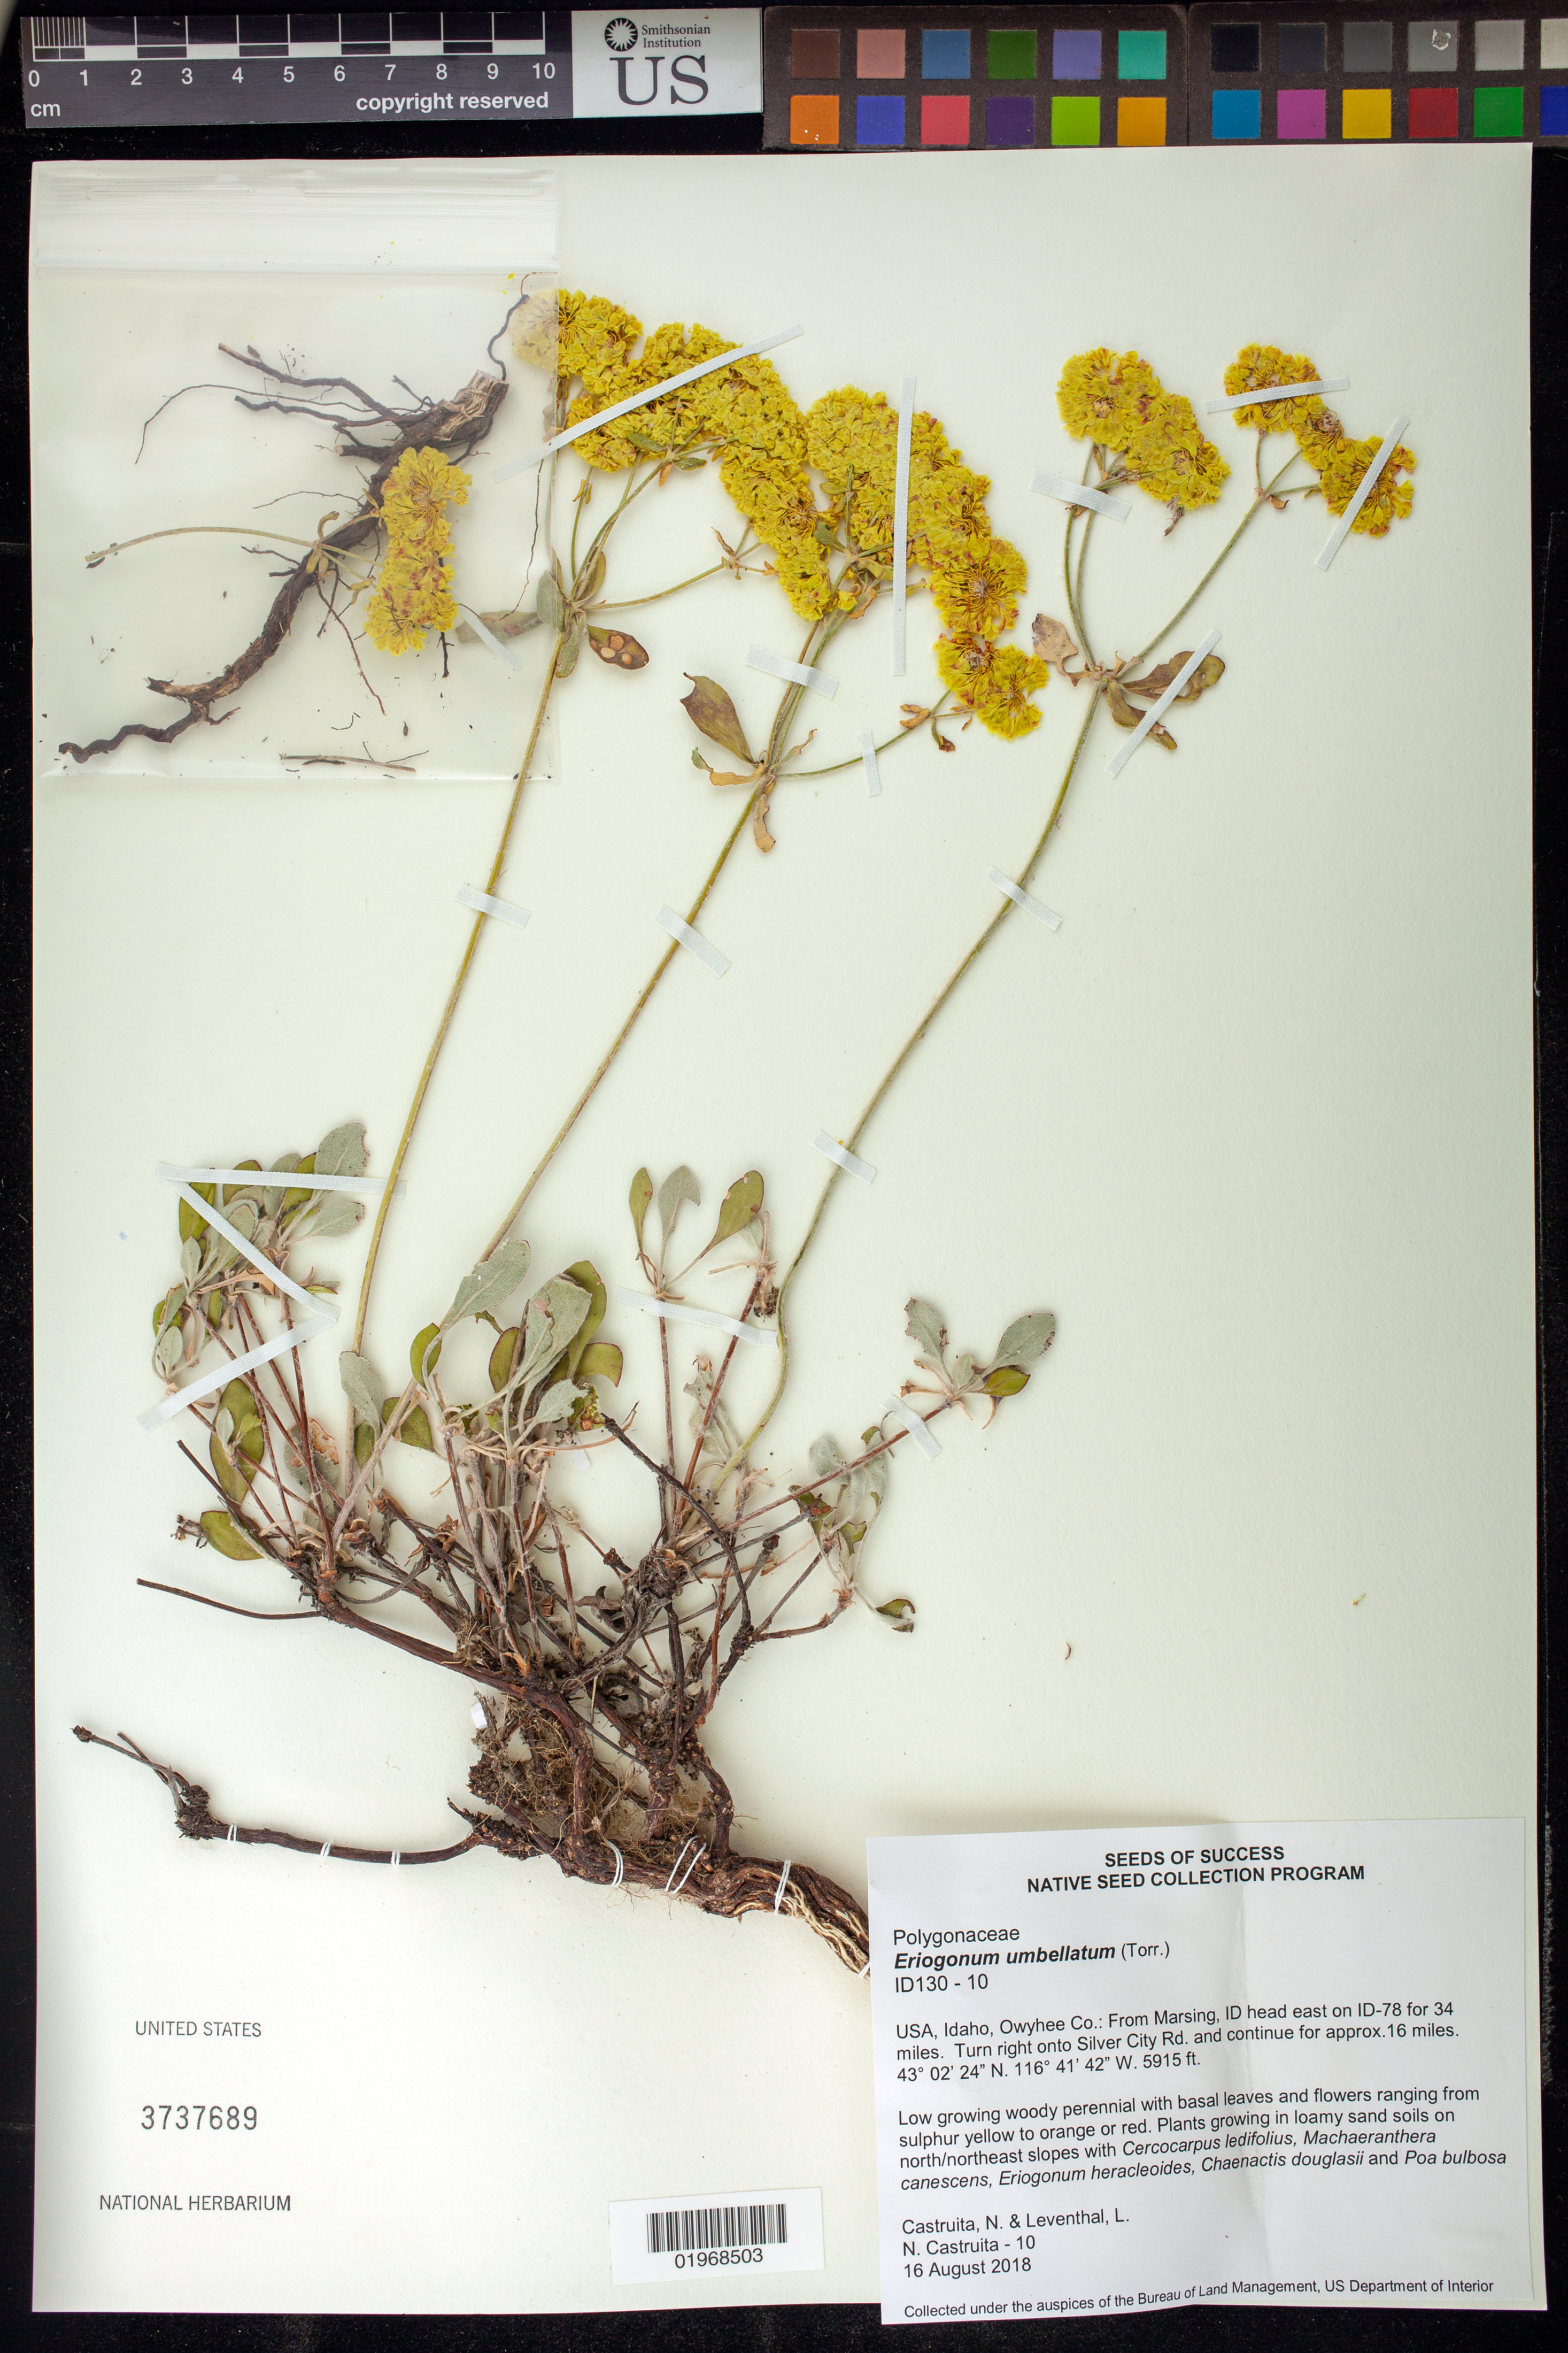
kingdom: Plantae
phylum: Tracheophyta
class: Magnoliopsida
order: Caryophyllales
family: Polygonaceae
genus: Eriogonum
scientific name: Eriogonum umbellatum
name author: Torr.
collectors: N. Castruita & L. Leventhal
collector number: ID130-10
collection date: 2018-08-16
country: United States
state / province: Idaho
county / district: Owyhee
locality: From Marsing, approx. 16 miles on Silver City Rd.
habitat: Loamy sand soils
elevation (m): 1803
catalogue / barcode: US 3737689